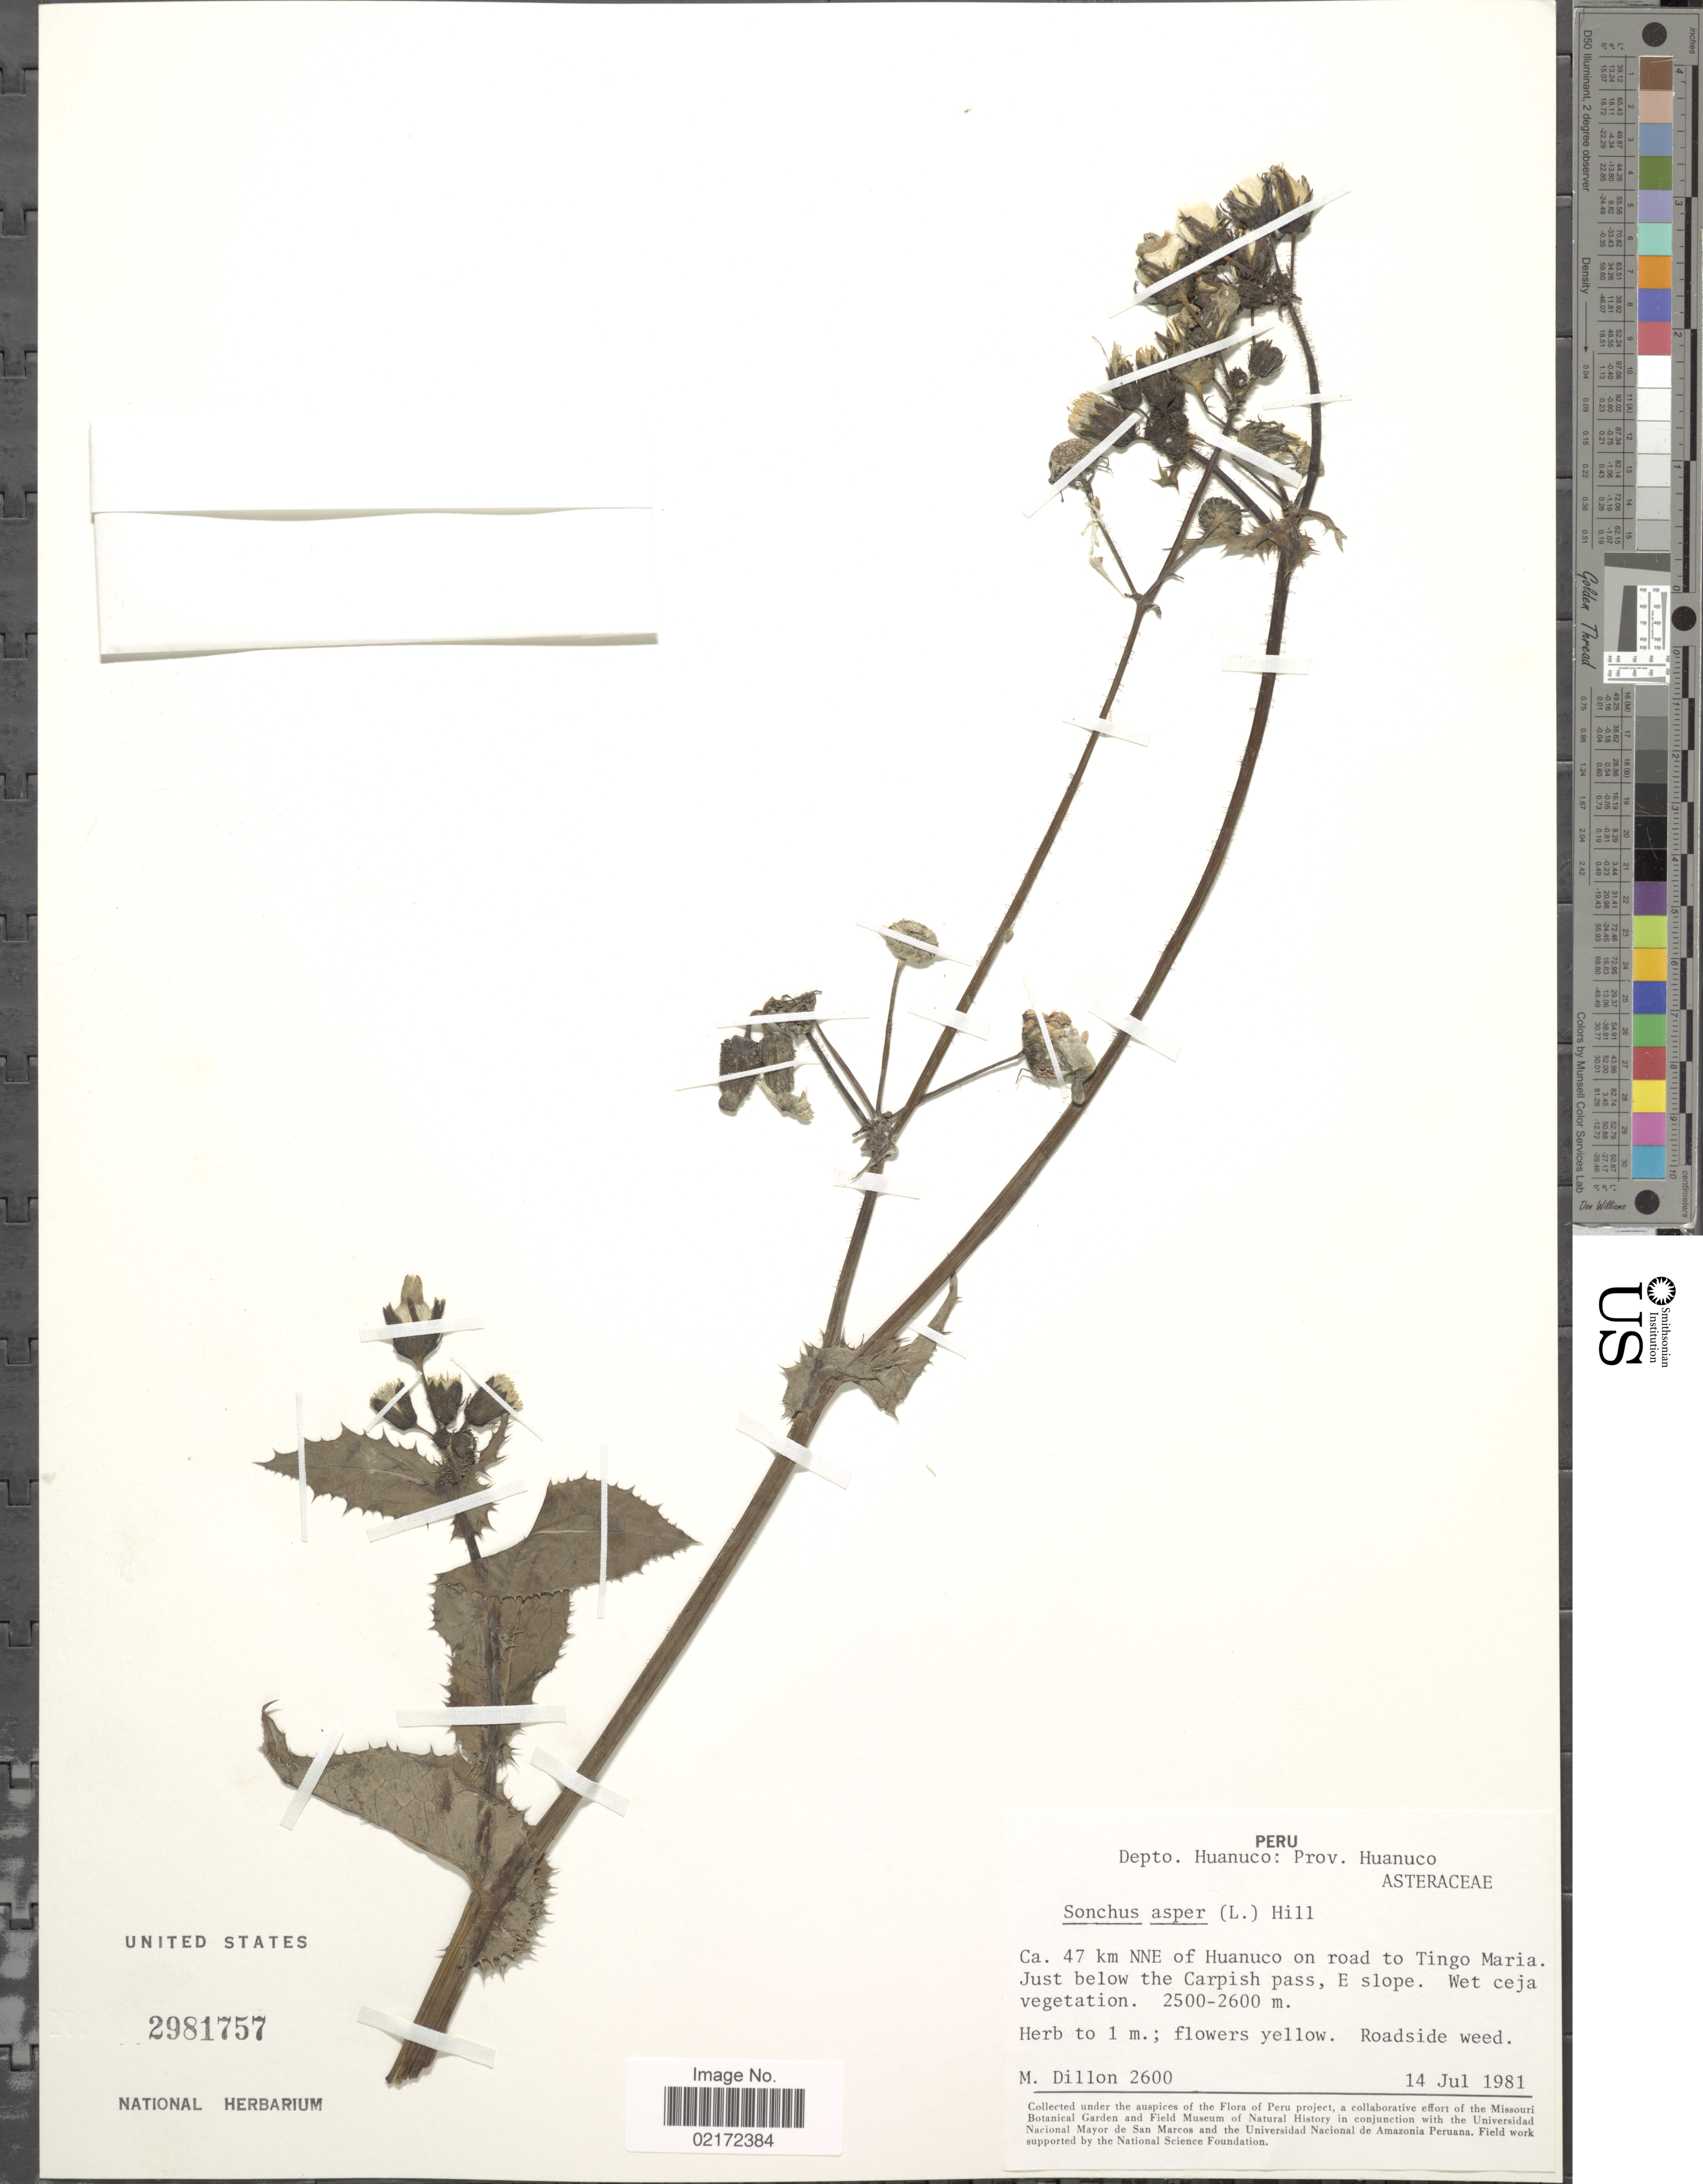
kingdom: Plantae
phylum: Tracheophyta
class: Magnoliopsida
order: Asterales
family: Asteraceae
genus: Sonchus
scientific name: Sonchus asper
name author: (L.) Hill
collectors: M. O. Dillon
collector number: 2600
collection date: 1981-07-14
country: Peru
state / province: Huánuco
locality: Depto. Huanuco: Prov. Huanuco. Ca. 47 km NNE of Huanuco on road to Tingo Maria. Just below the Carpish pass, E slope.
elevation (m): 2500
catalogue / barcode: US 2981757